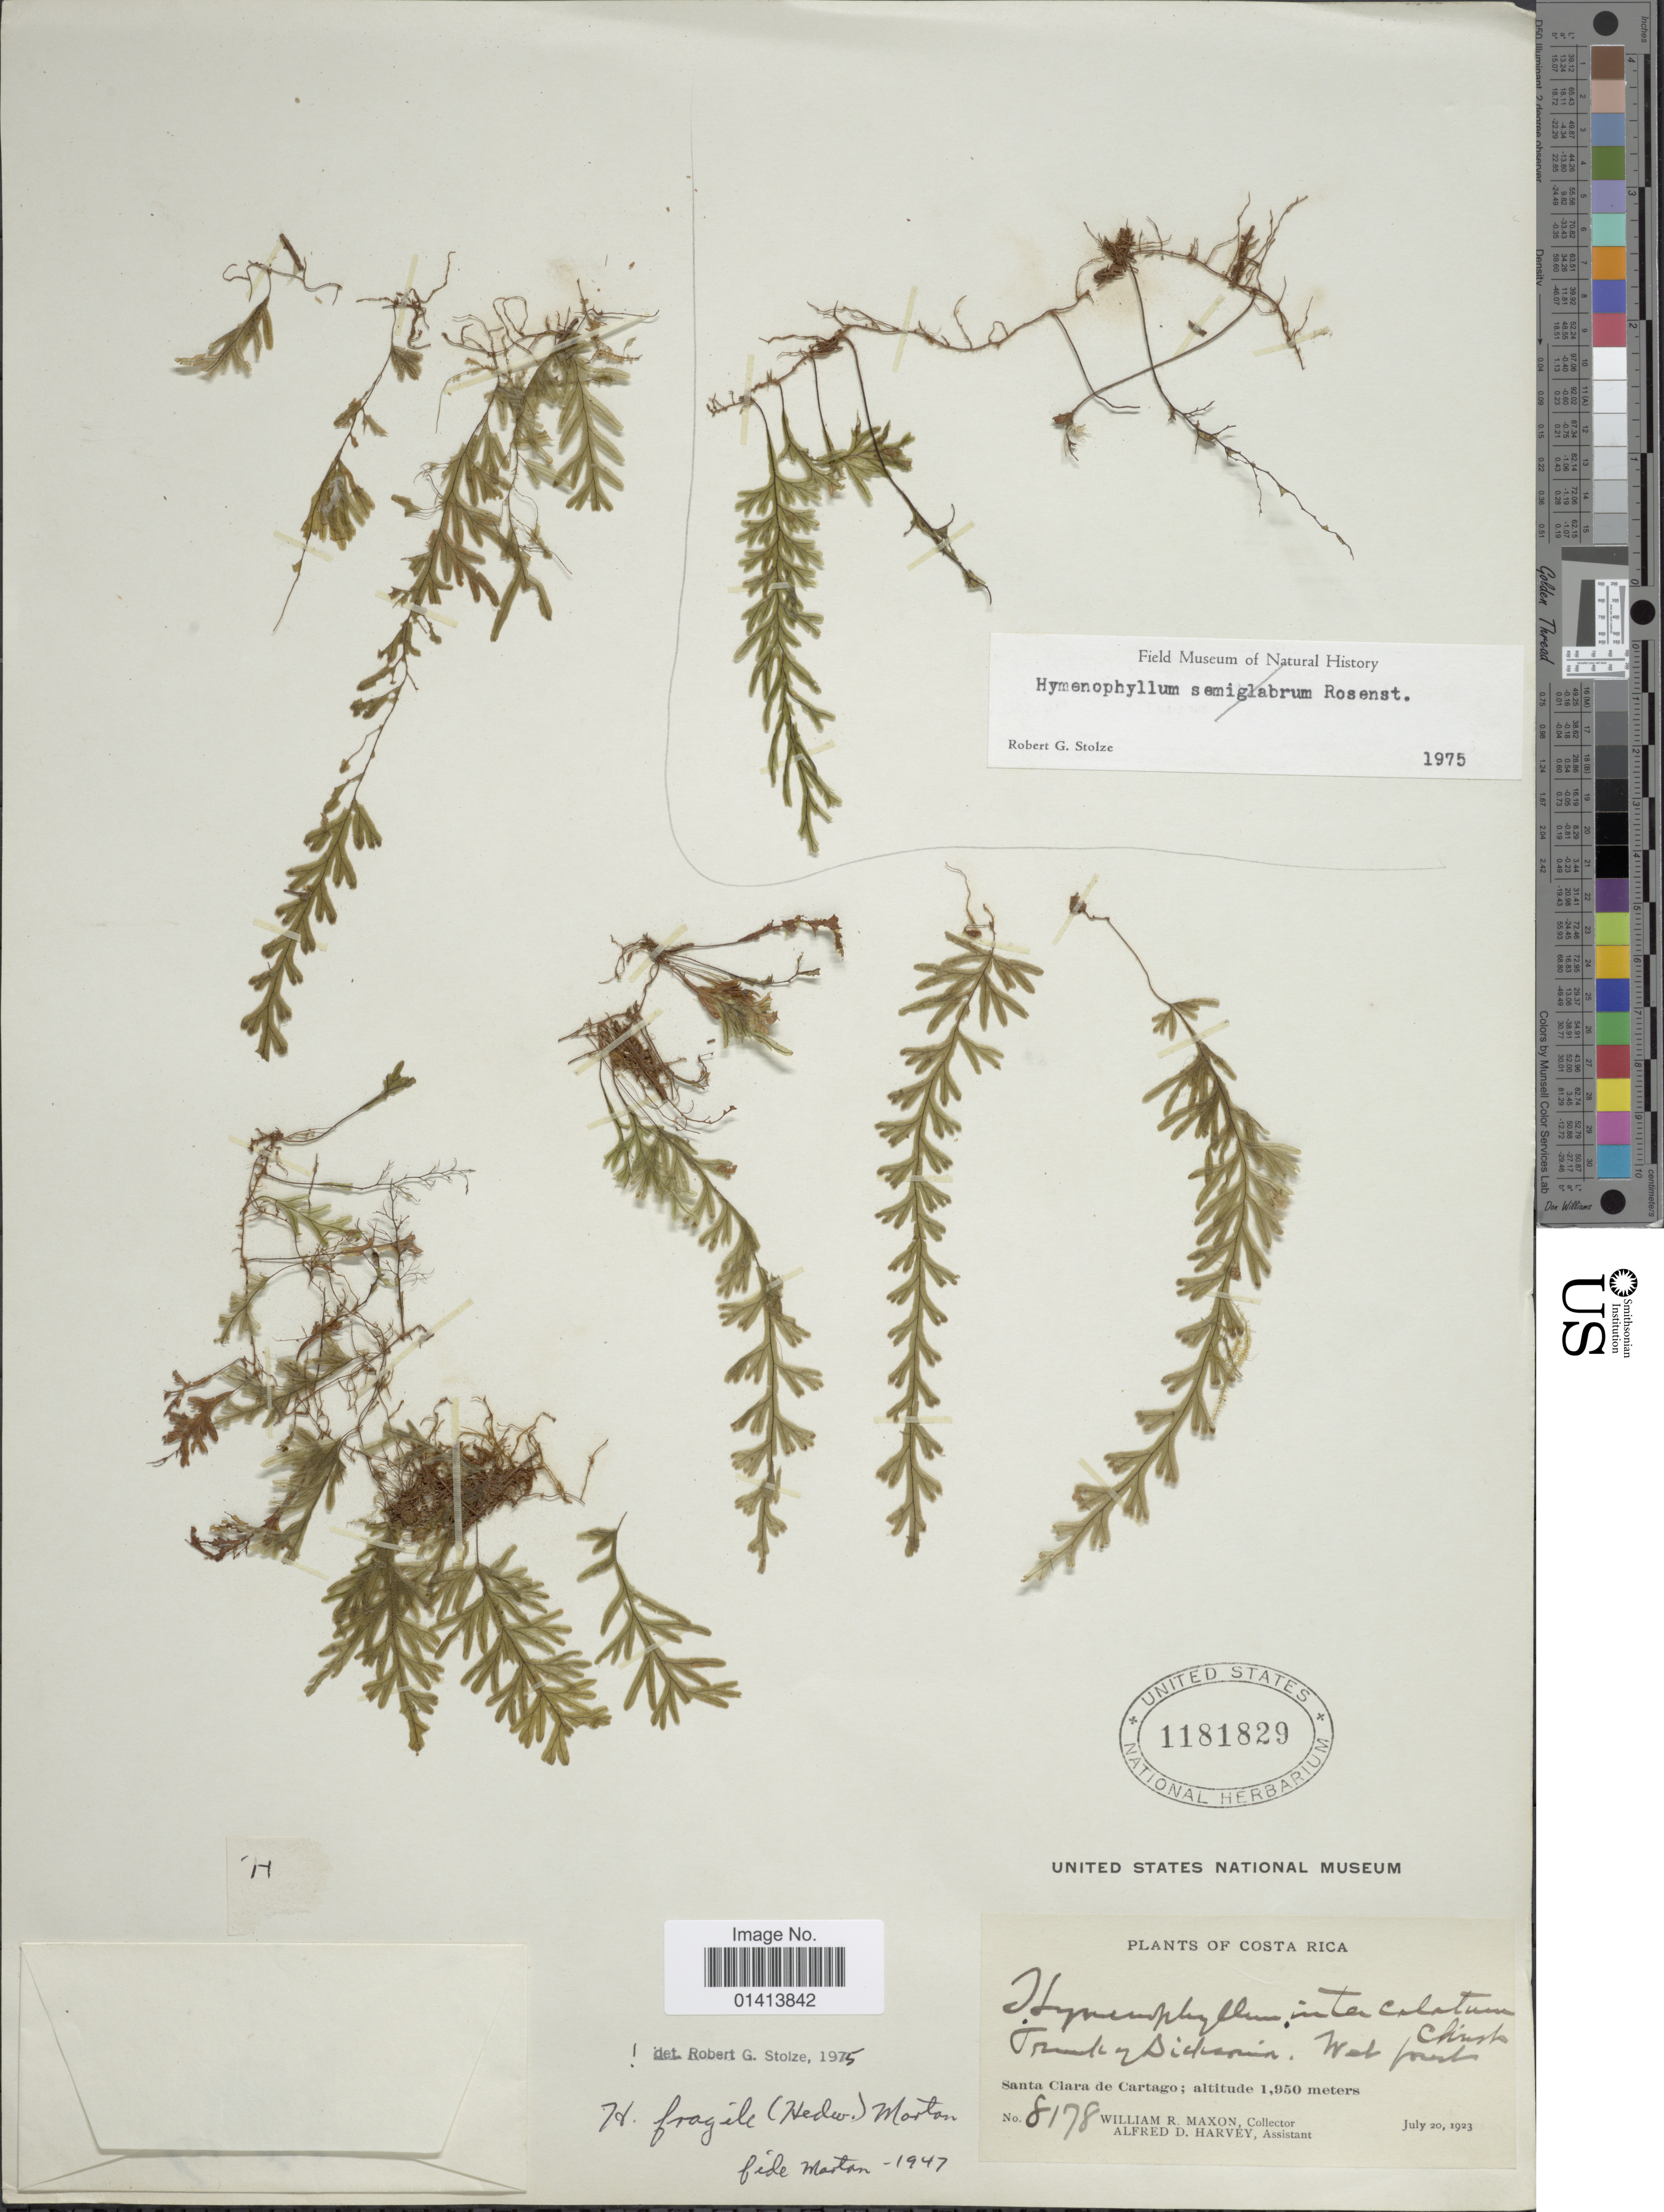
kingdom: Plantae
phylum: Tracheophyta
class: Polypodiopsida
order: Hymenophyllales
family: Hymenophyllaceae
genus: Hymenophyllum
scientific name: Hymenophyllum fragile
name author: (Hedw.) C.V. Morton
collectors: W. R. Maxon & A. D. Harvey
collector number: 8178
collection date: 1923-07-20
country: Costa Rica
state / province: Cartago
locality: Santa Clara de Cartago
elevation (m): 1950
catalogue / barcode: US 1181829